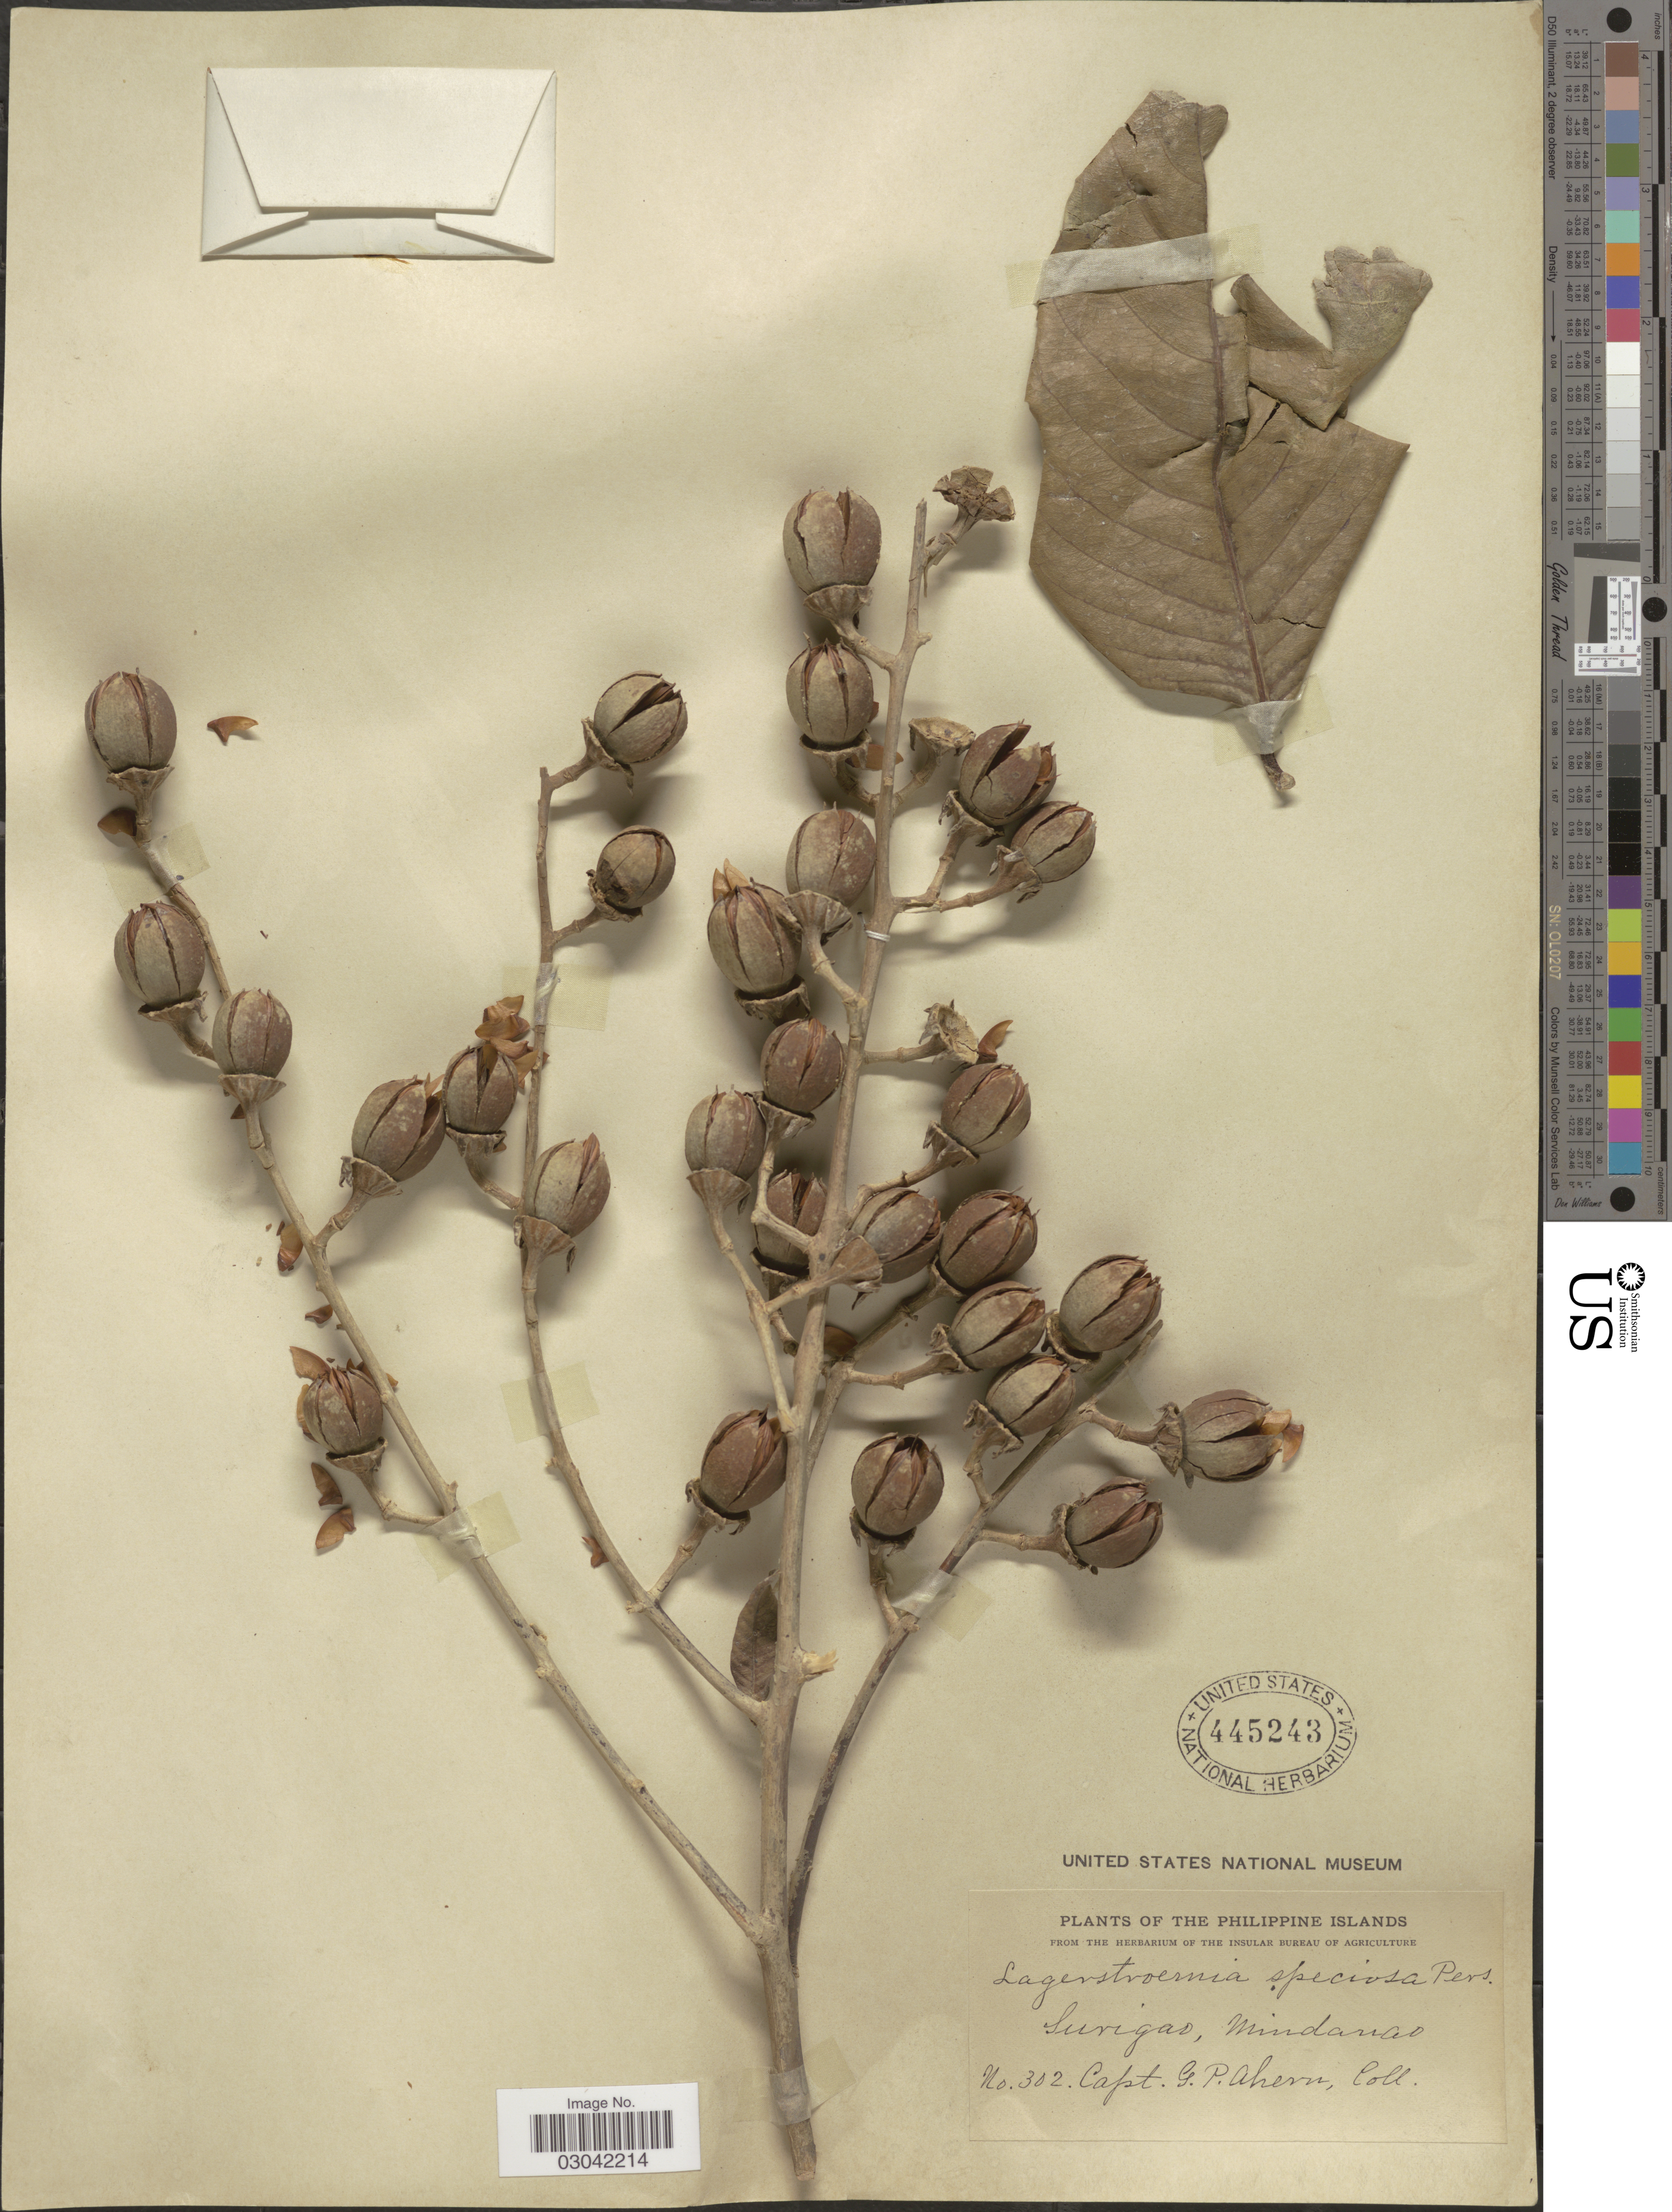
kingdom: Plantae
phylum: Tracheophyta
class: Magnoliopsida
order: Myrtales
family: Lythraceae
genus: Lagerstroemia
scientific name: Lagerstroemia speciosa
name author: (L.) Pers.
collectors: G. Ahern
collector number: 302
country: Philippines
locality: Surigao, Mindanao.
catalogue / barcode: US 445243